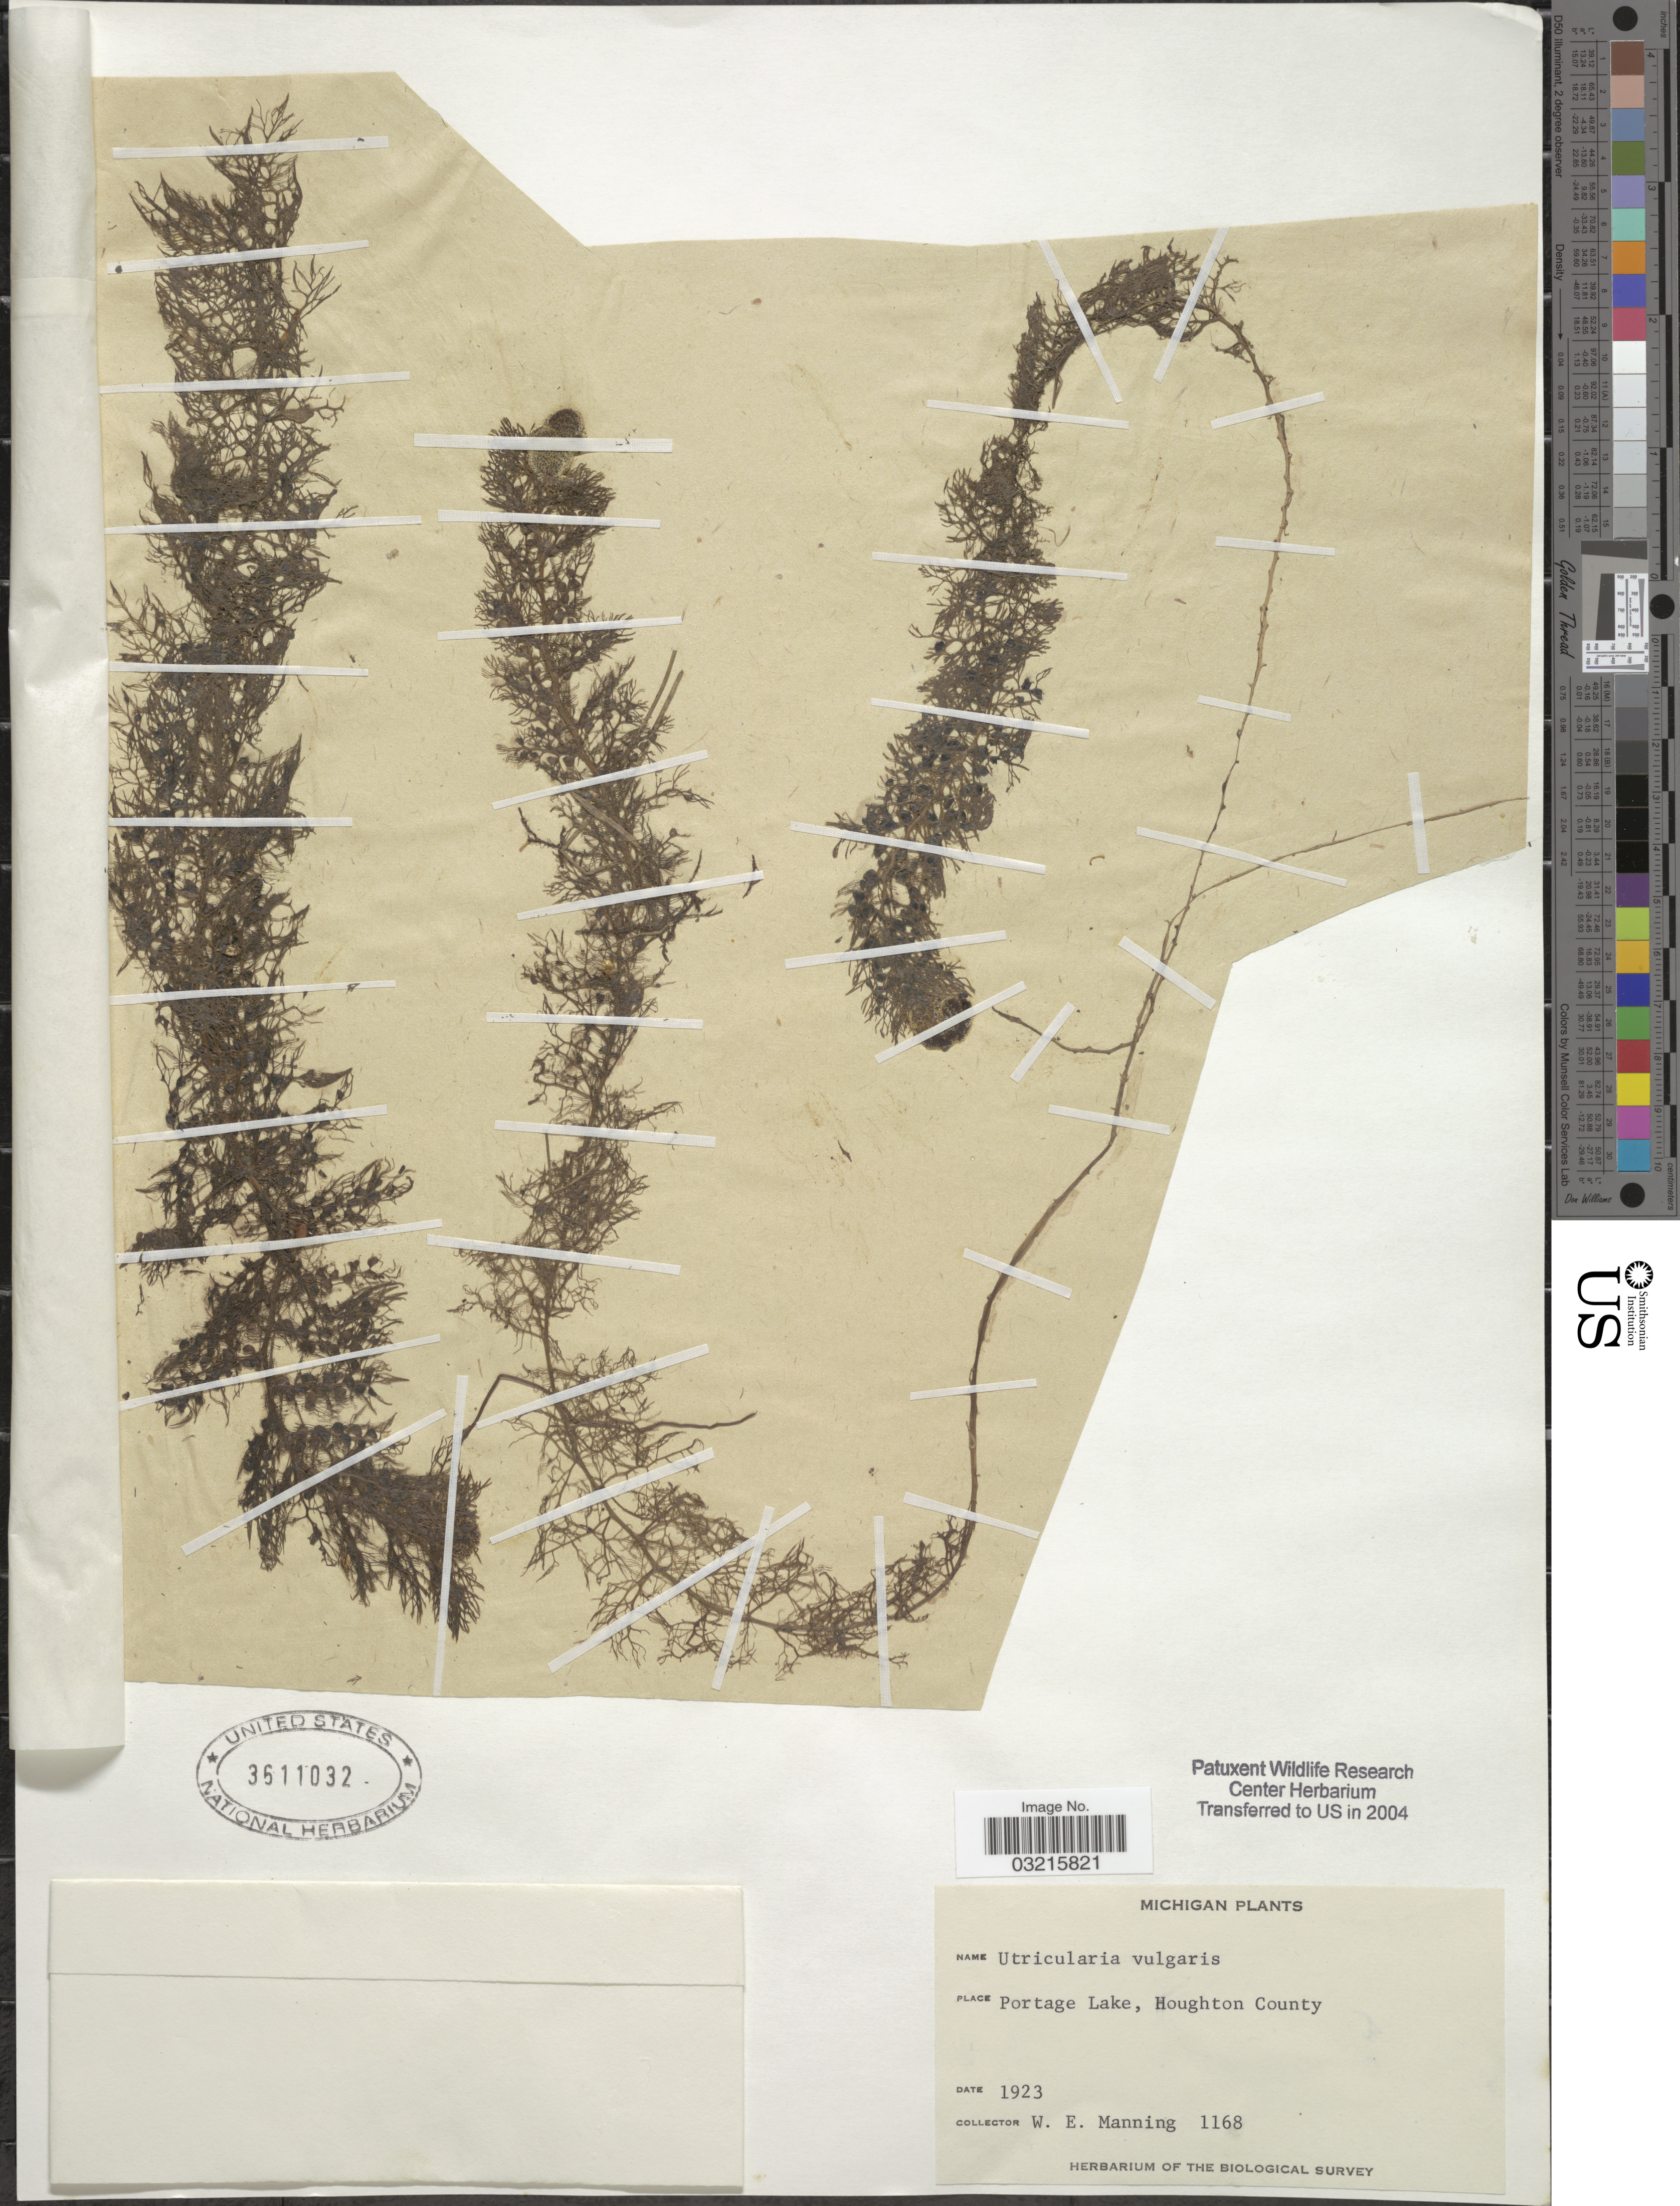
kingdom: Plantae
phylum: Tracheophyta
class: Magnoliopsida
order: Lamiales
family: Lentibulariaceae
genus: Utricularia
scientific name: Utricularia vulgaris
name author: L.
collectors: W. Manning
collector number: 1168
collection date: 1923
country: United States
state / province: Michigan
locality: Portage Lake, Houghton County.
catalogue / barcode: US 3611032